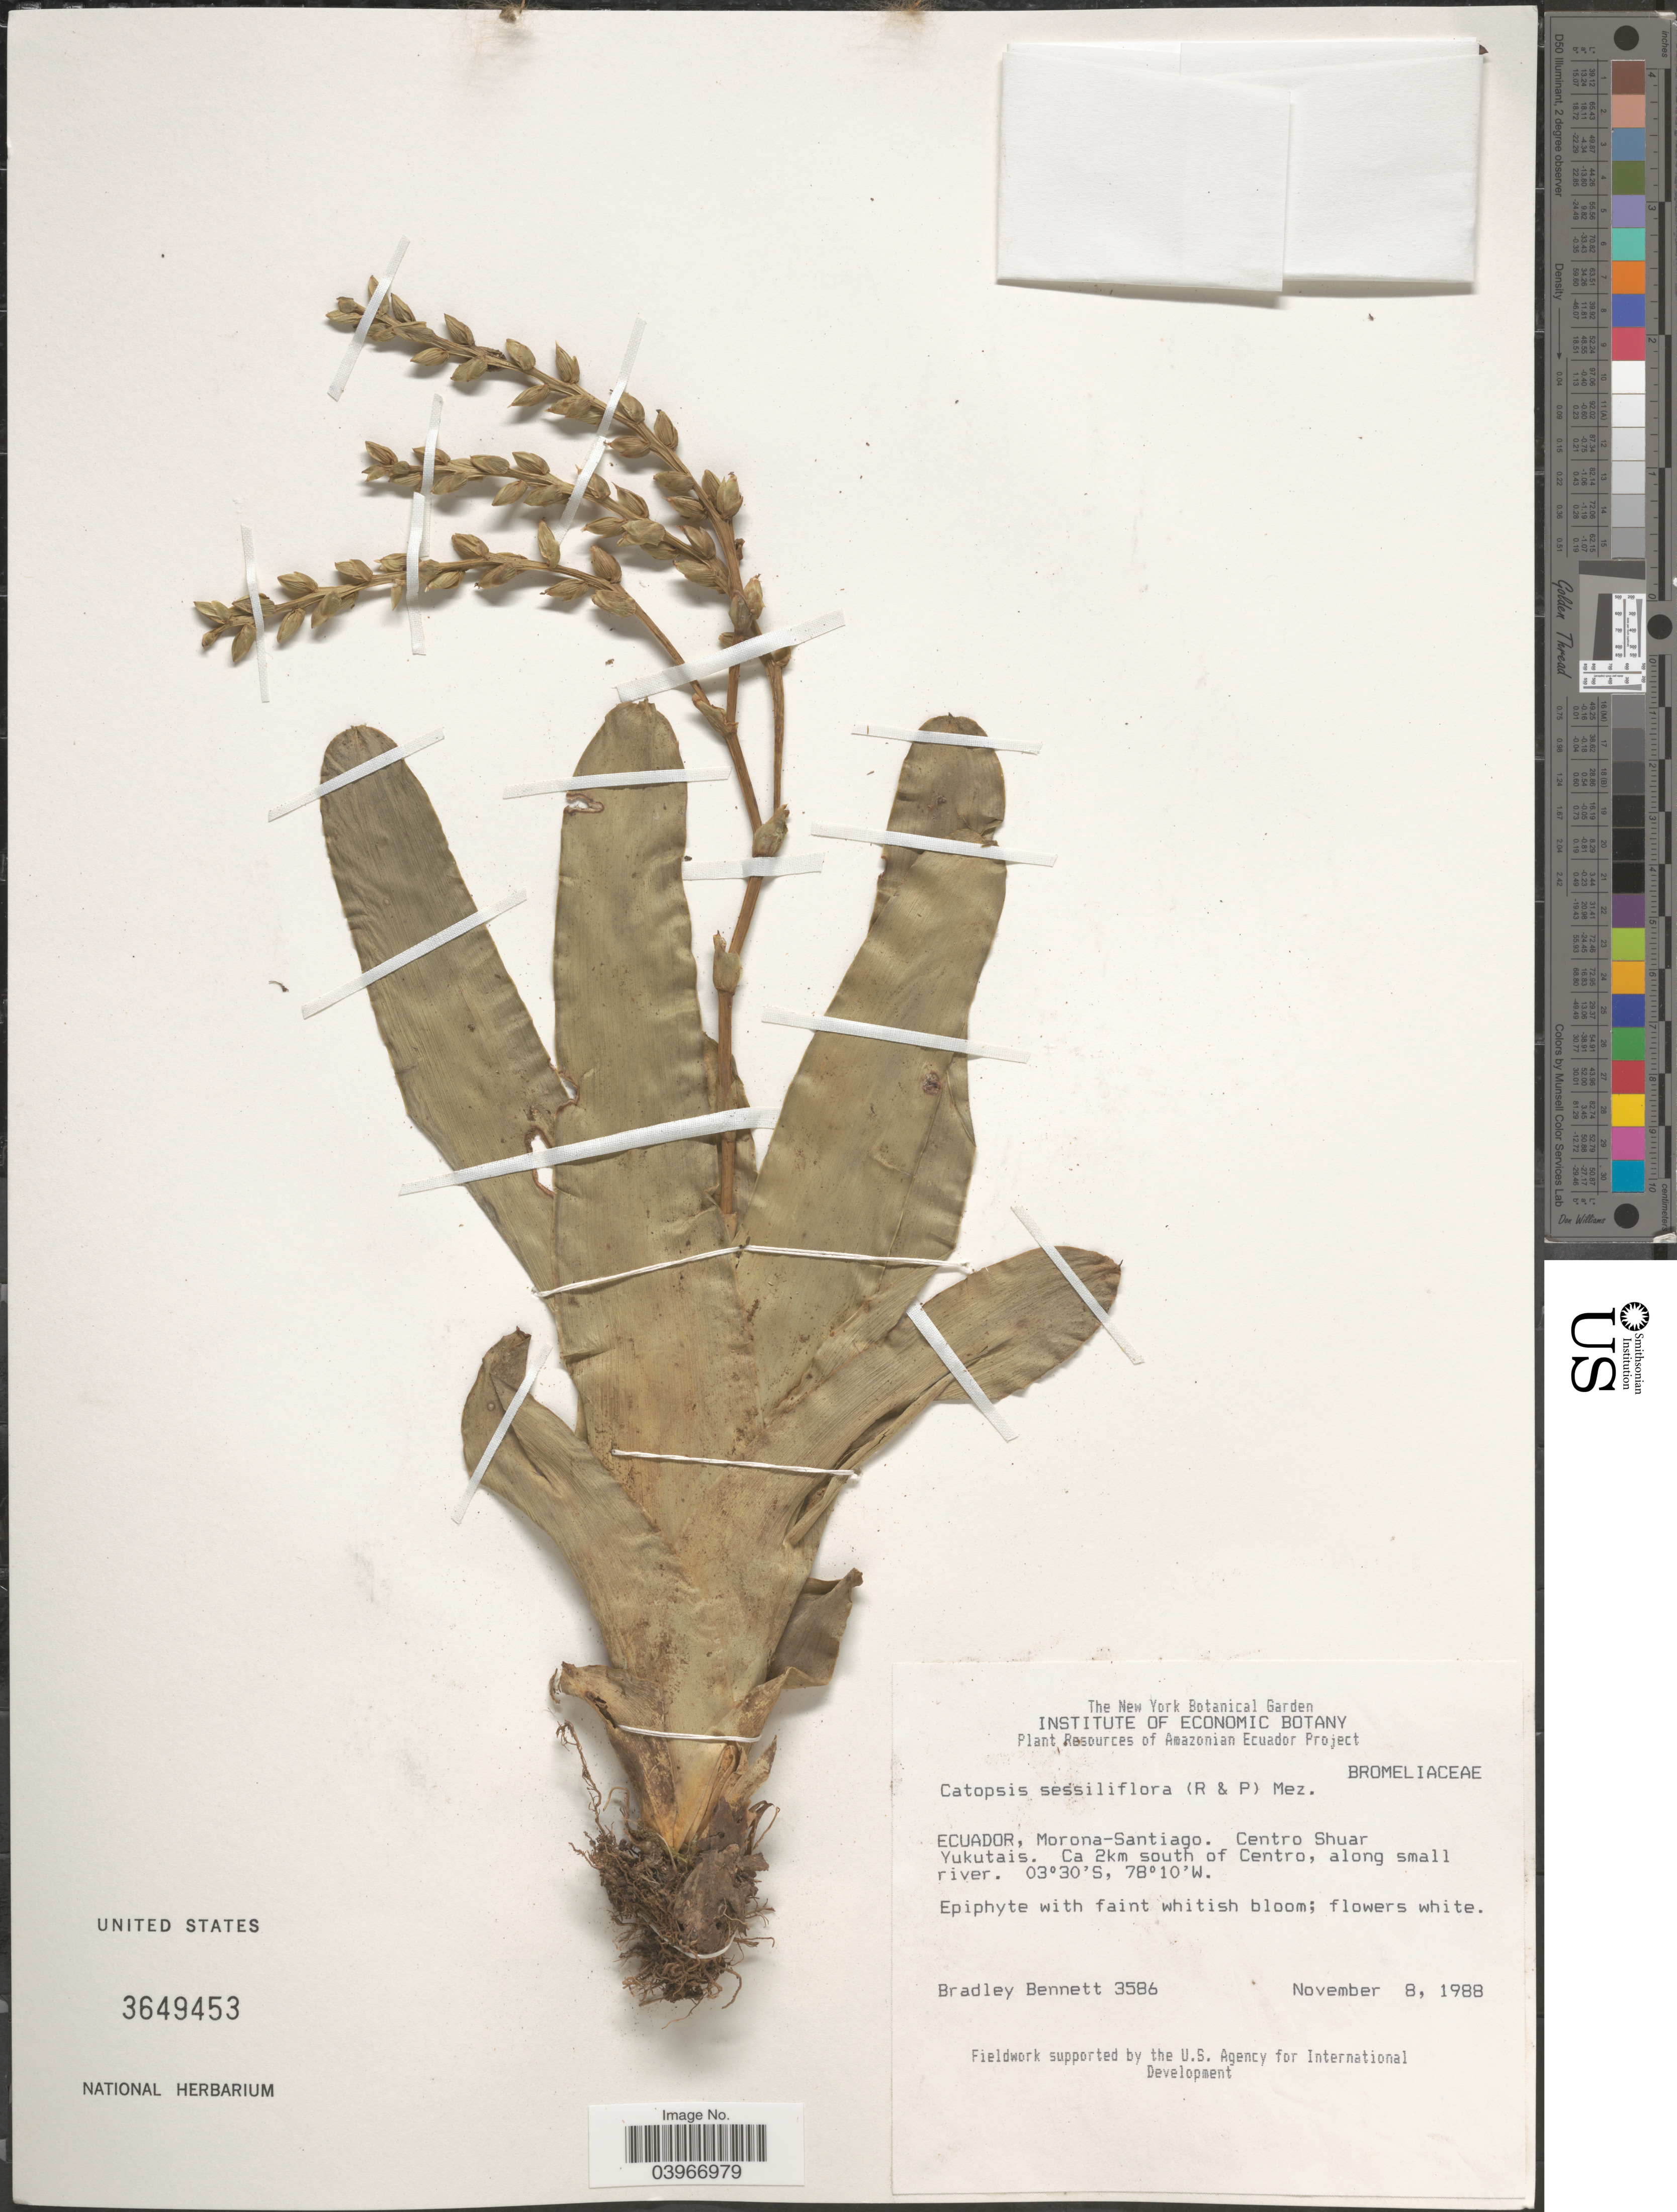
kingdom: Plantae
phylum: Tracheophyta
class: Liliopsida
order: Poales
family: Bromeliaceae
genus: Catopsis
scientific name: Catopsis sessiliflora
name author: (Ruiz & Pav.) Mez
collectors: B. Bennett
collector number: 3586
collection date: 1988-11-08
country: Ecuador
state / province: Morona-Santiago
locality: Centro Shuar Yukutais. Ca 2km south of Centro, along small river.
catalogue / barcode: US 3649453